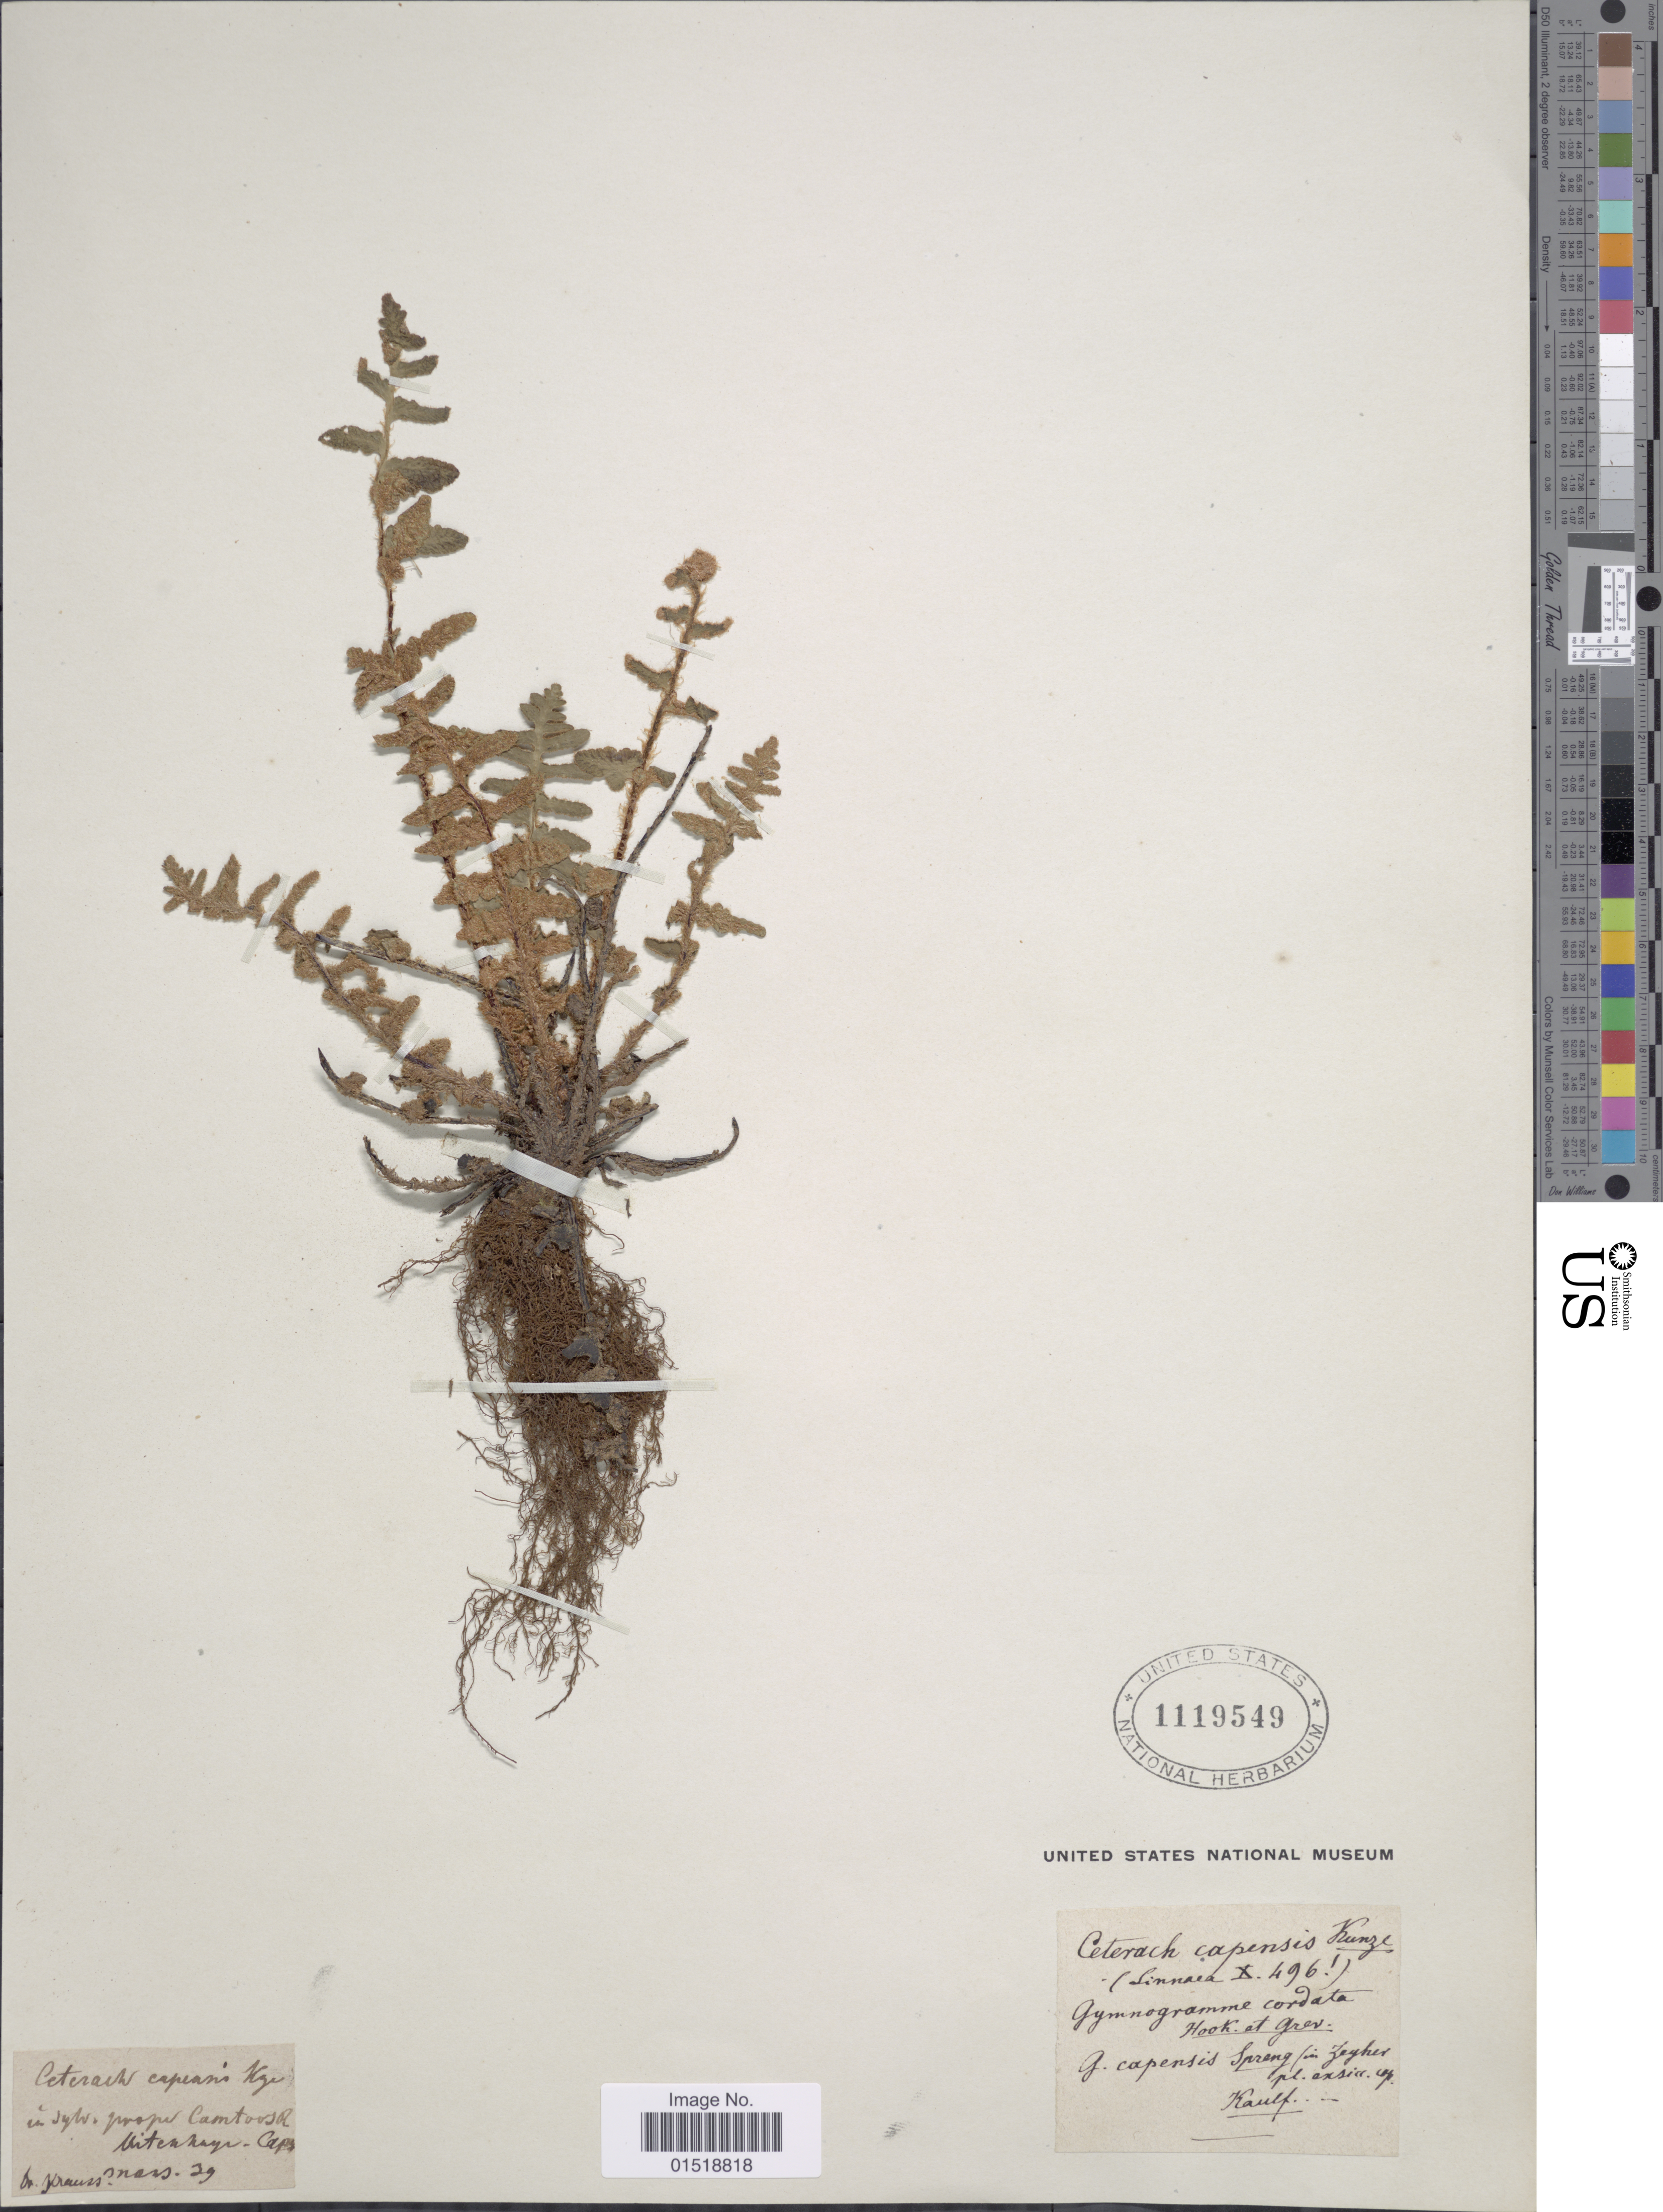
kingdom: Plantae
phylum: Tracheophyta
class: Polypodiopsida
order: Polypodiales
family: Aspleniaceae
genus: Asplenium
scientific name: Asplenium cordatum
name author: (Thunb.) Sw.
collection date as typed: Transcribed d/m/y: /3/29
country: South Africa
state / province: Eastern Cape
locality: In sylv. prope Camtoosh, Uitenhage, Cape.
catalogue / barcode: US 1119549